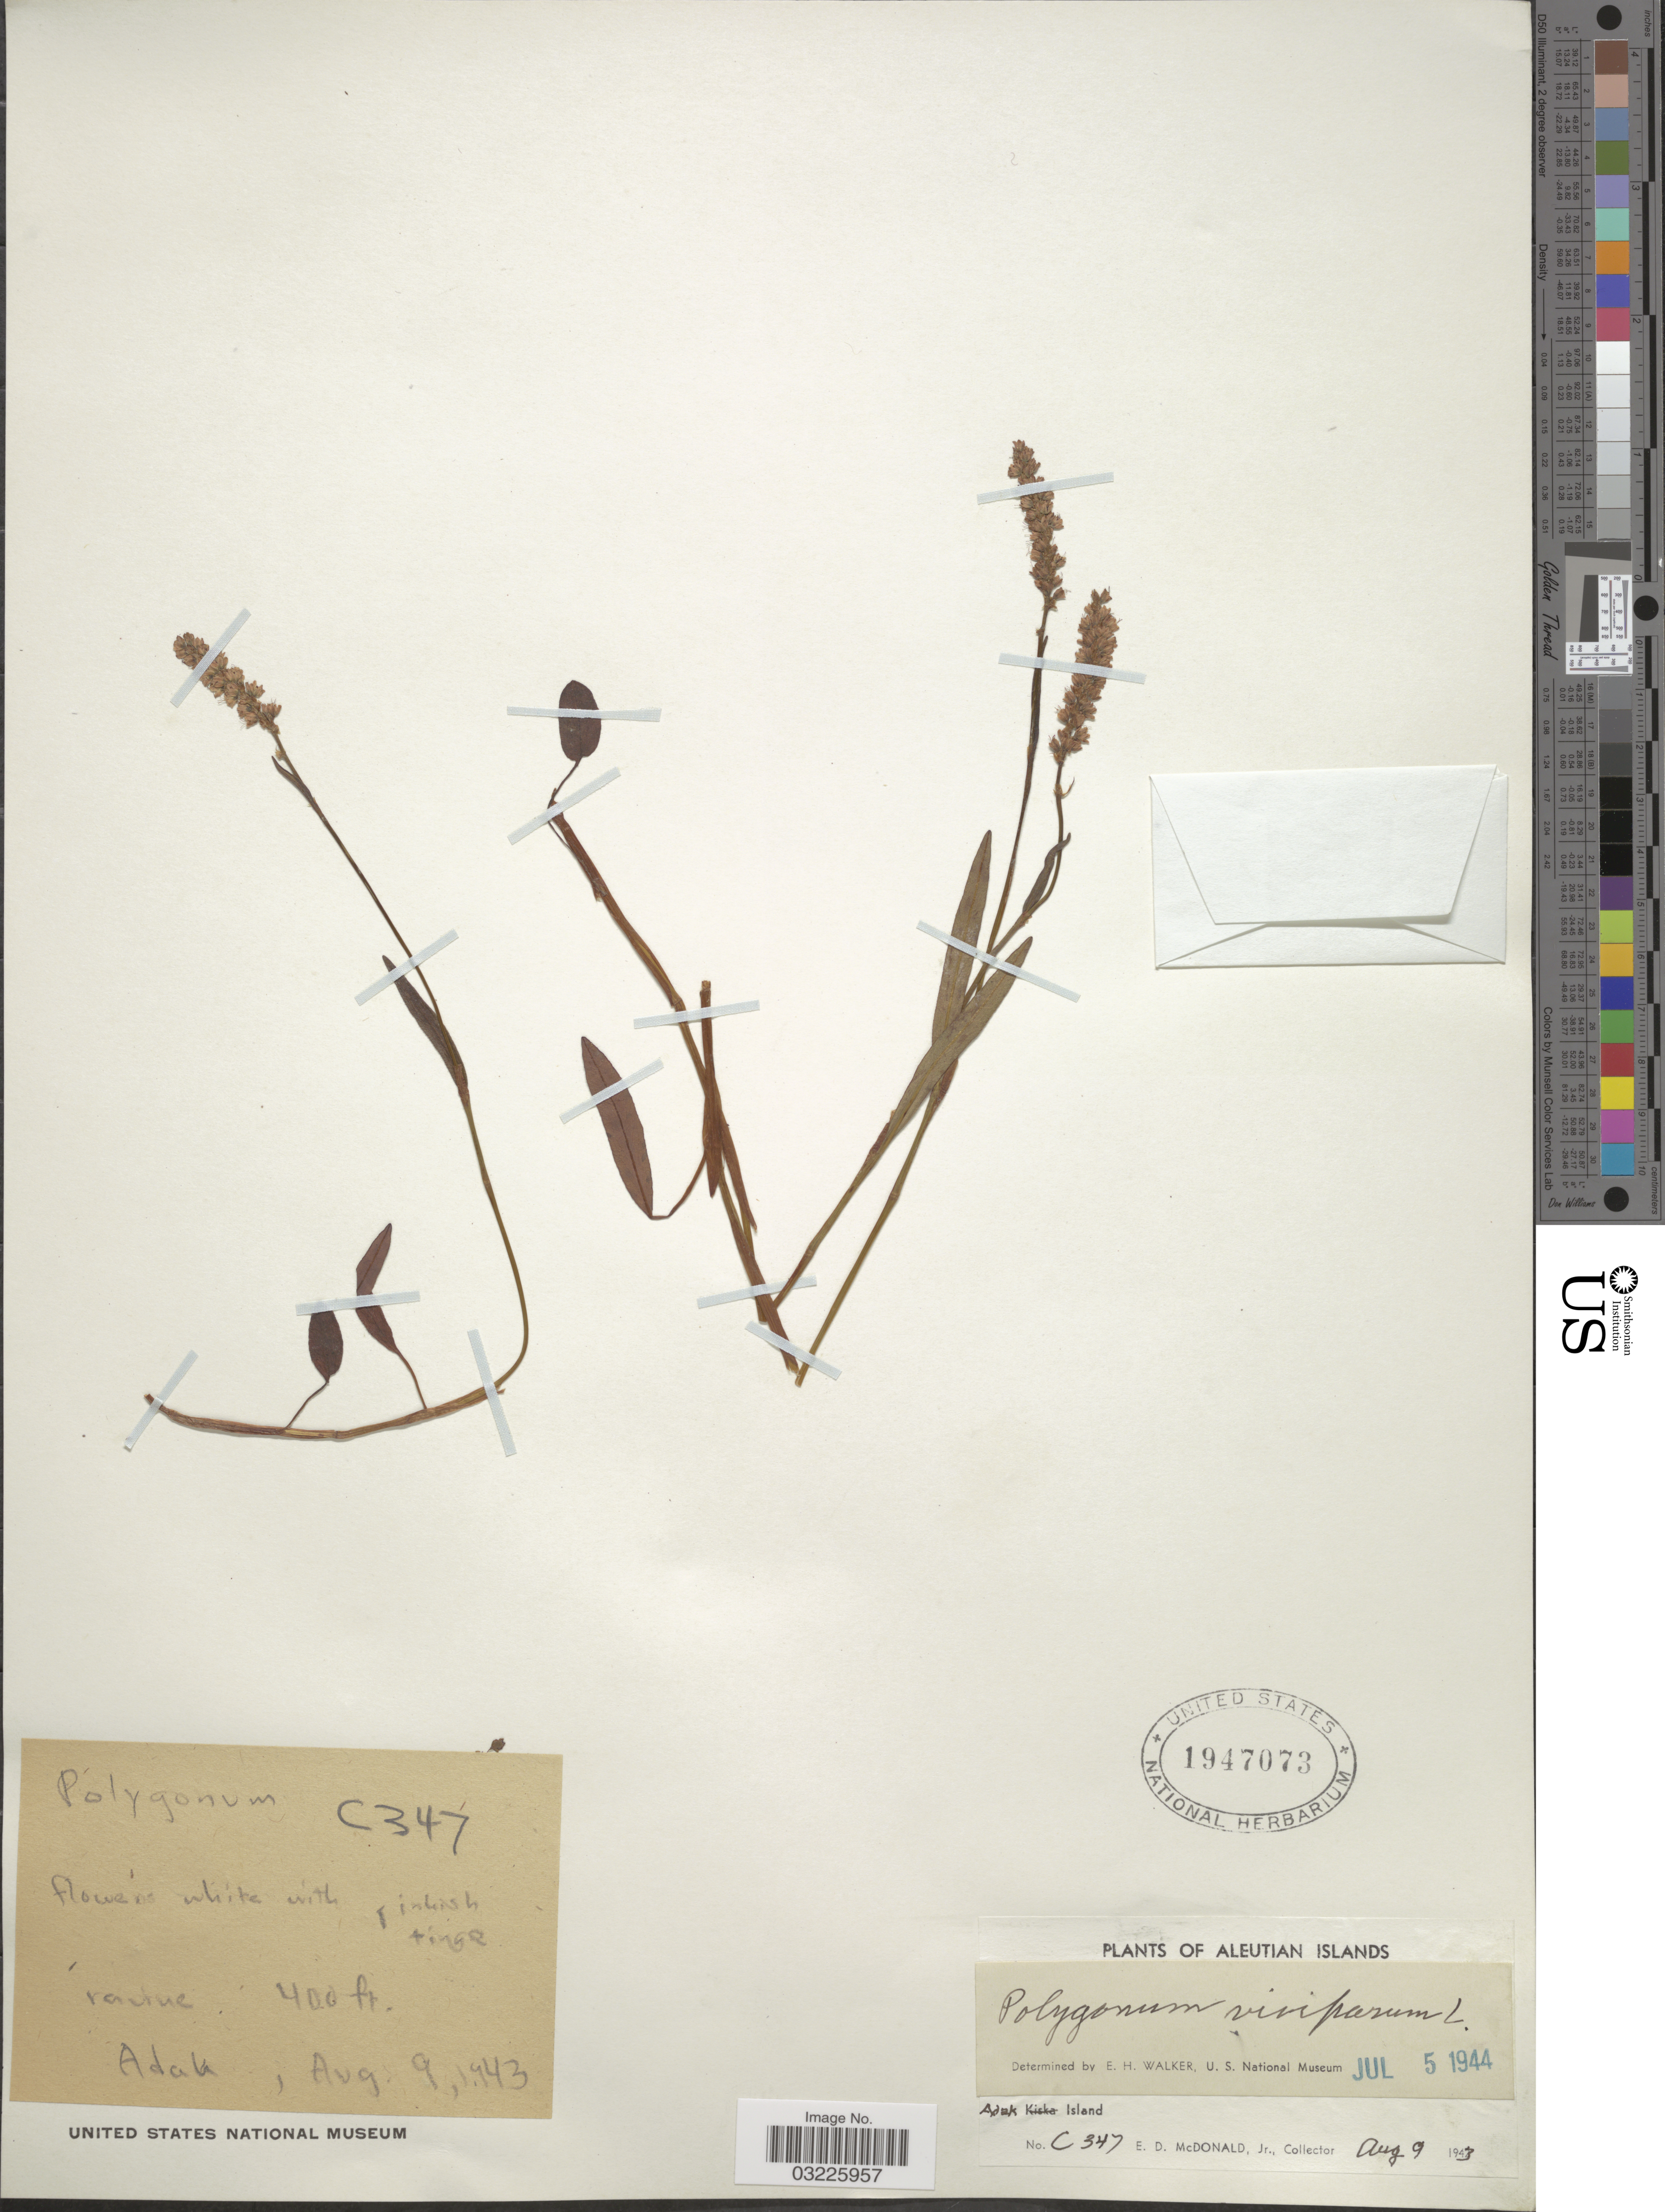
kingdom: Plantae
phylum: Tracheophyta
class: Magnoliopsida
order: Caryophyllales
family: Polygonaceae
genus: Bistorta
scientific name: Bistorta vivipara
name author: (L.) Delarbre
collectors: E. D. McDonald Jr.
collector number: C347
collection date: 1943-08-09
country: United States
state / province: Alaska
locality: Adak. Aleutian Islands.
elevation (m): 122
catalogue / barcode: US 1947073